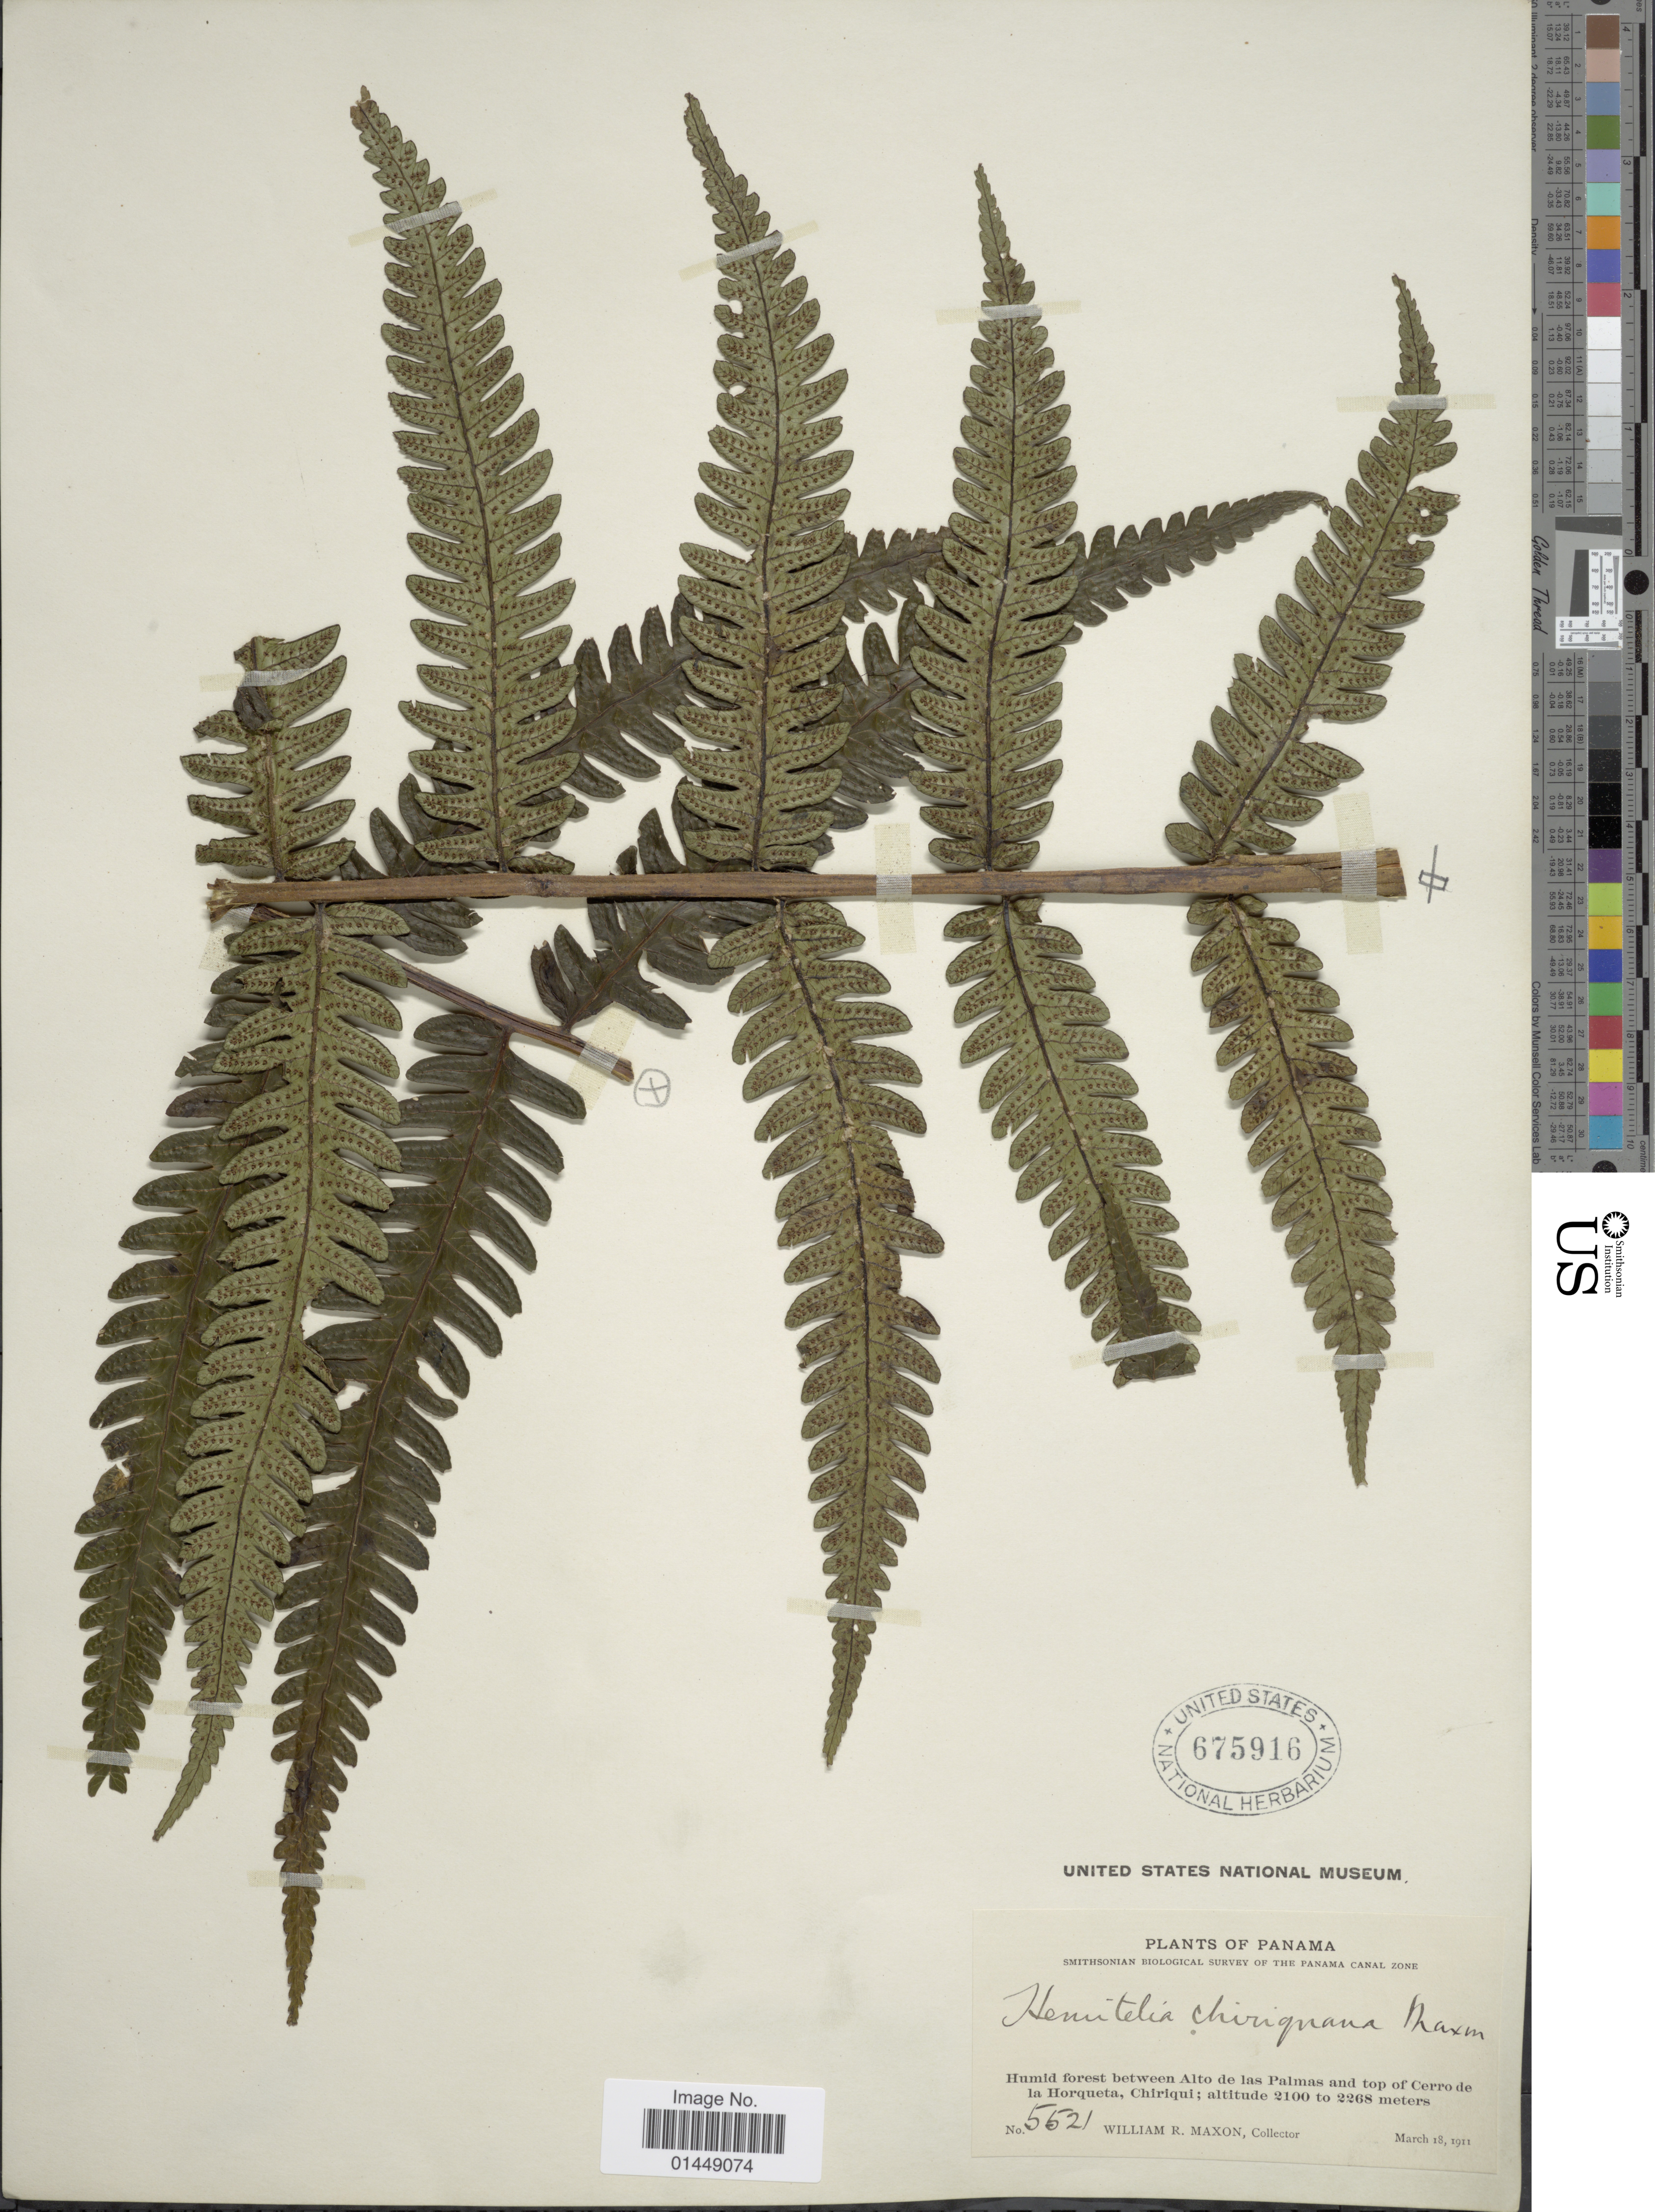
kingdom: Plantae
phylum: Tracheophyta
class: Polypodiopsida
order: Cyatheales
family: Cyatheaceae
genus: Cyathea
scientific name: Cyathea mutica var. chiricana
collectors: W. R. Maxon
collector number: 5521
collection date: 1911-03-18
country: Panama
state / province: Chiriqui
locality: Humid forest between Alto de las Palmas and top of Cerro de la Horqueta, Chiriqui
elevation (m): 2100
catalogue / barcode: US 675916